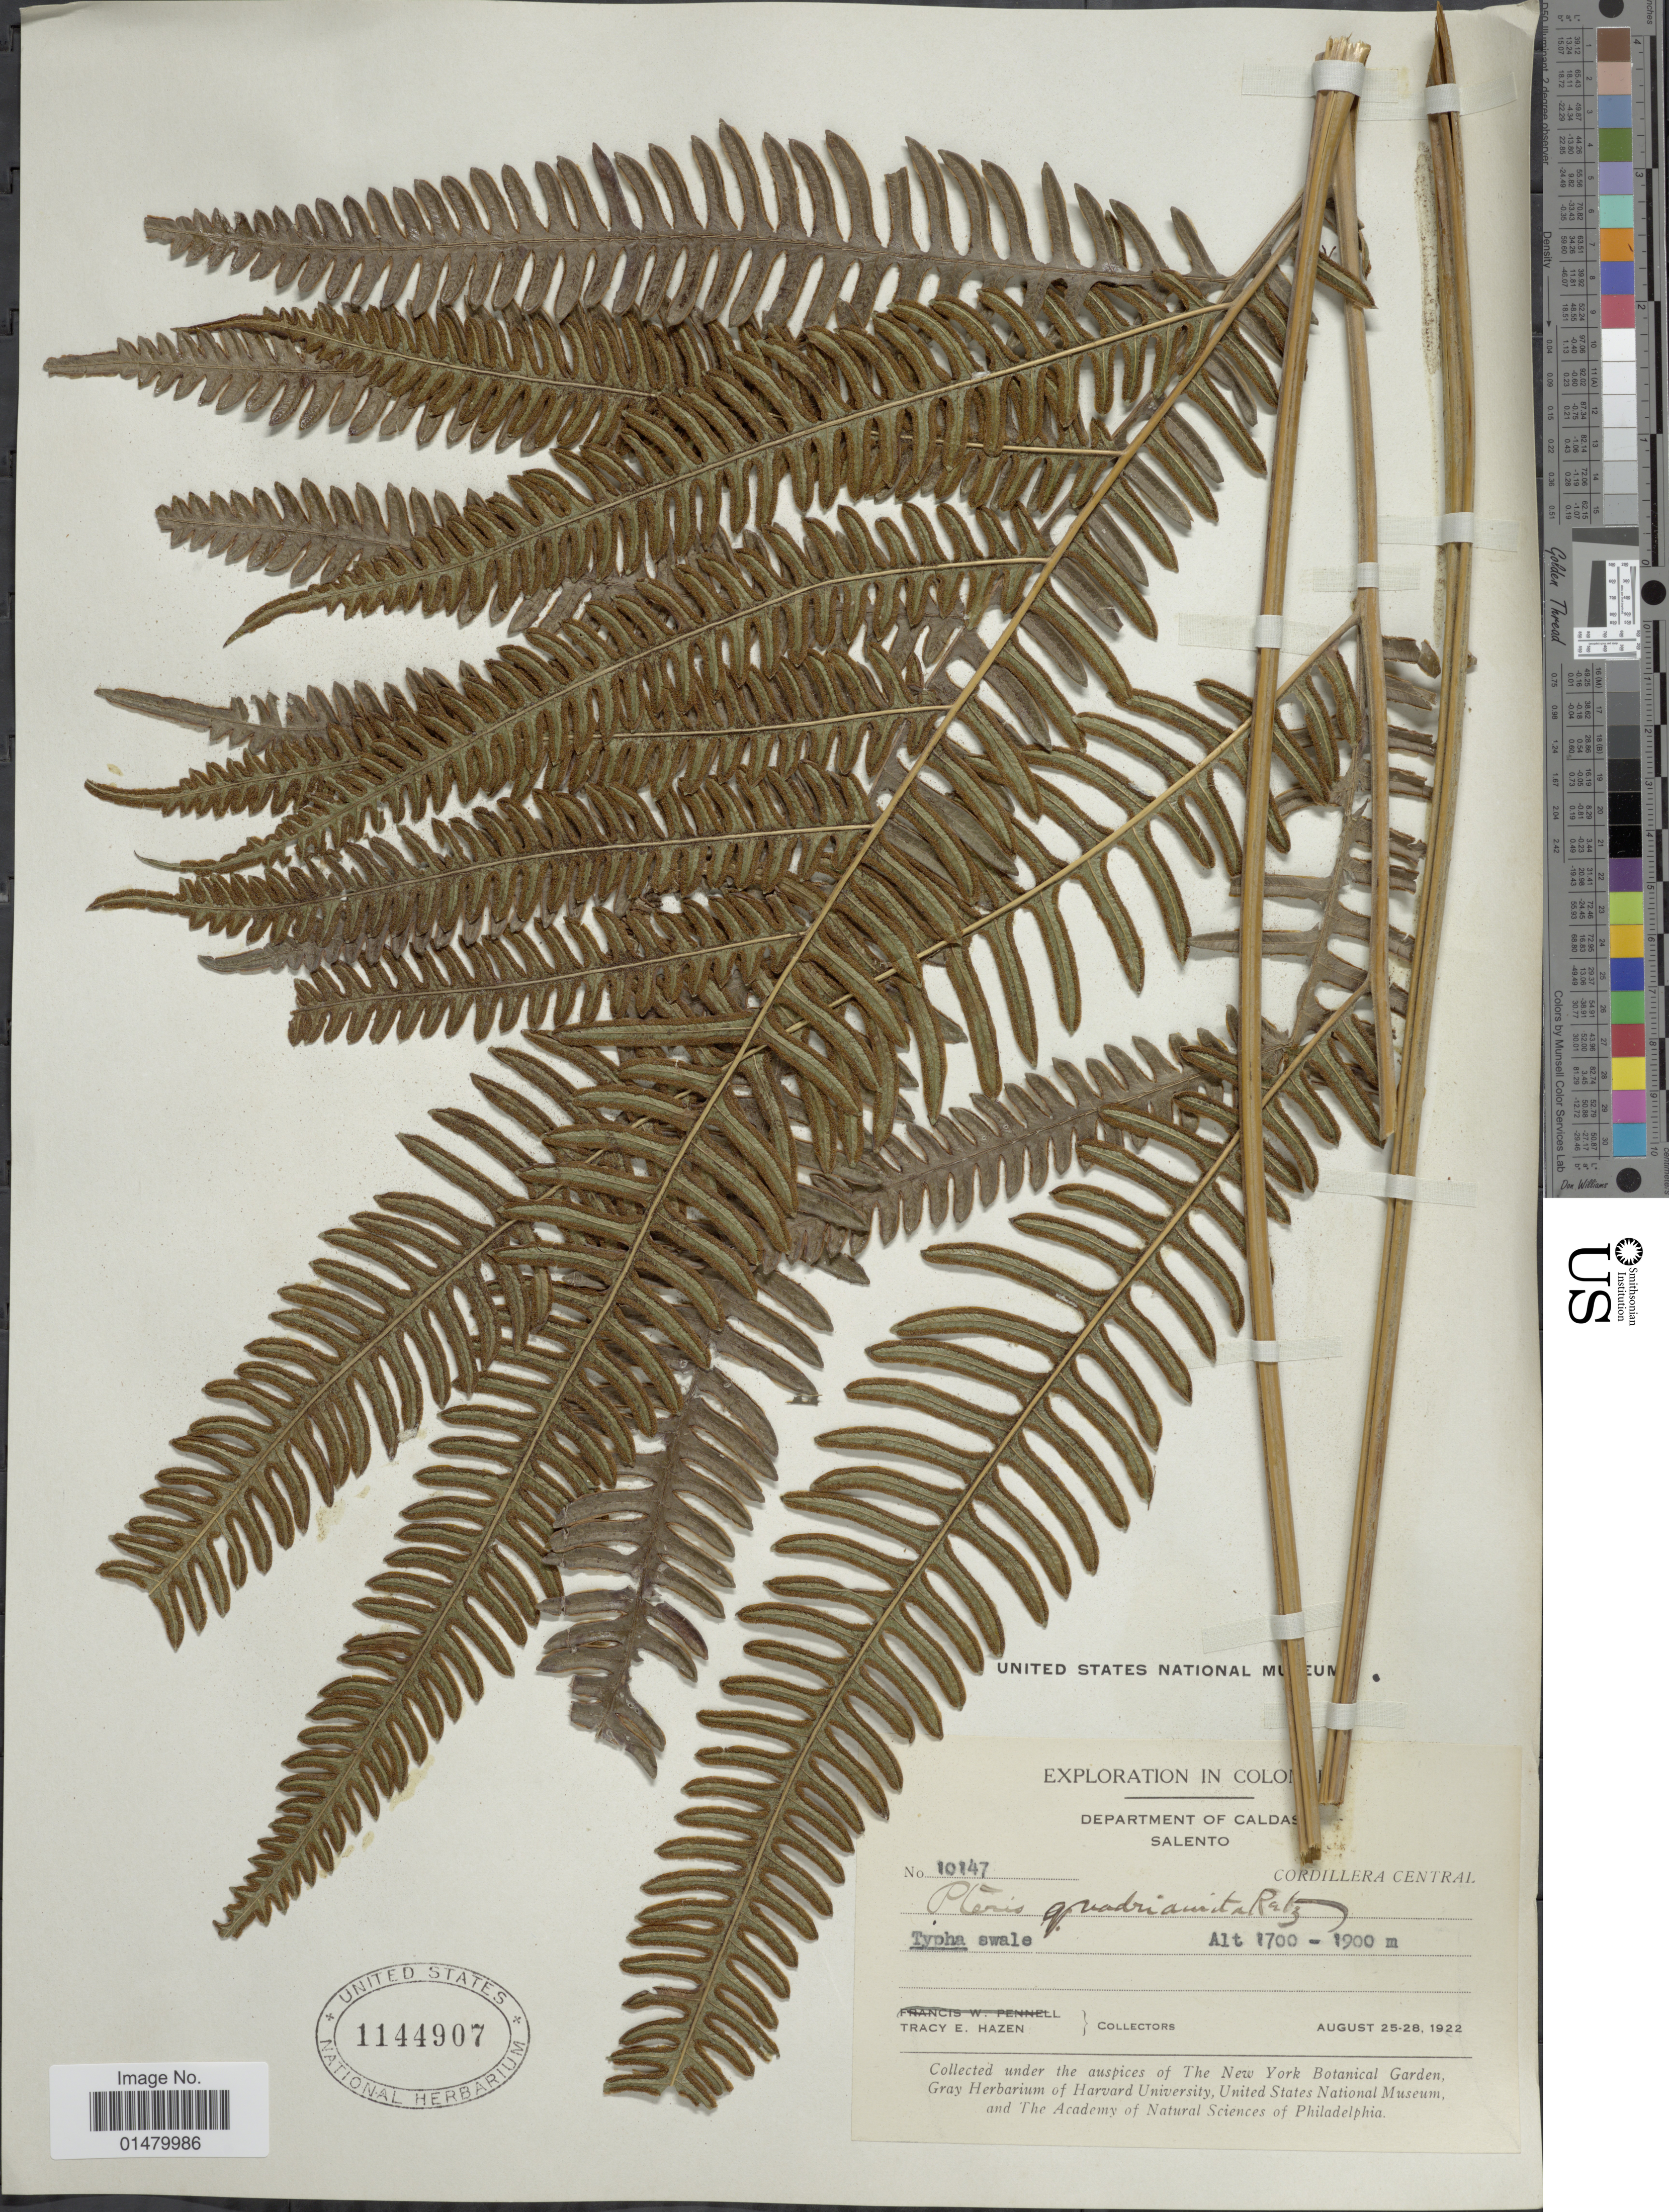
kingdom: Plantae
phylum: Tracheophyta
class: Polypodiopsida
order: Polypodiales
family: Pteridaceae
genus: Pteris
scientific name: Pteris quadriaurita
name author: Retz.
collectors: T. E. Hazen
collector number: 10147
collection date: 1922-08-25/1922-08-28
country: Colombia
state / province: Caldas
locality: Department of Caldas. Salento. Cordillera Central.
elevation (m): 1700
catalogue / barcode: US 1144907